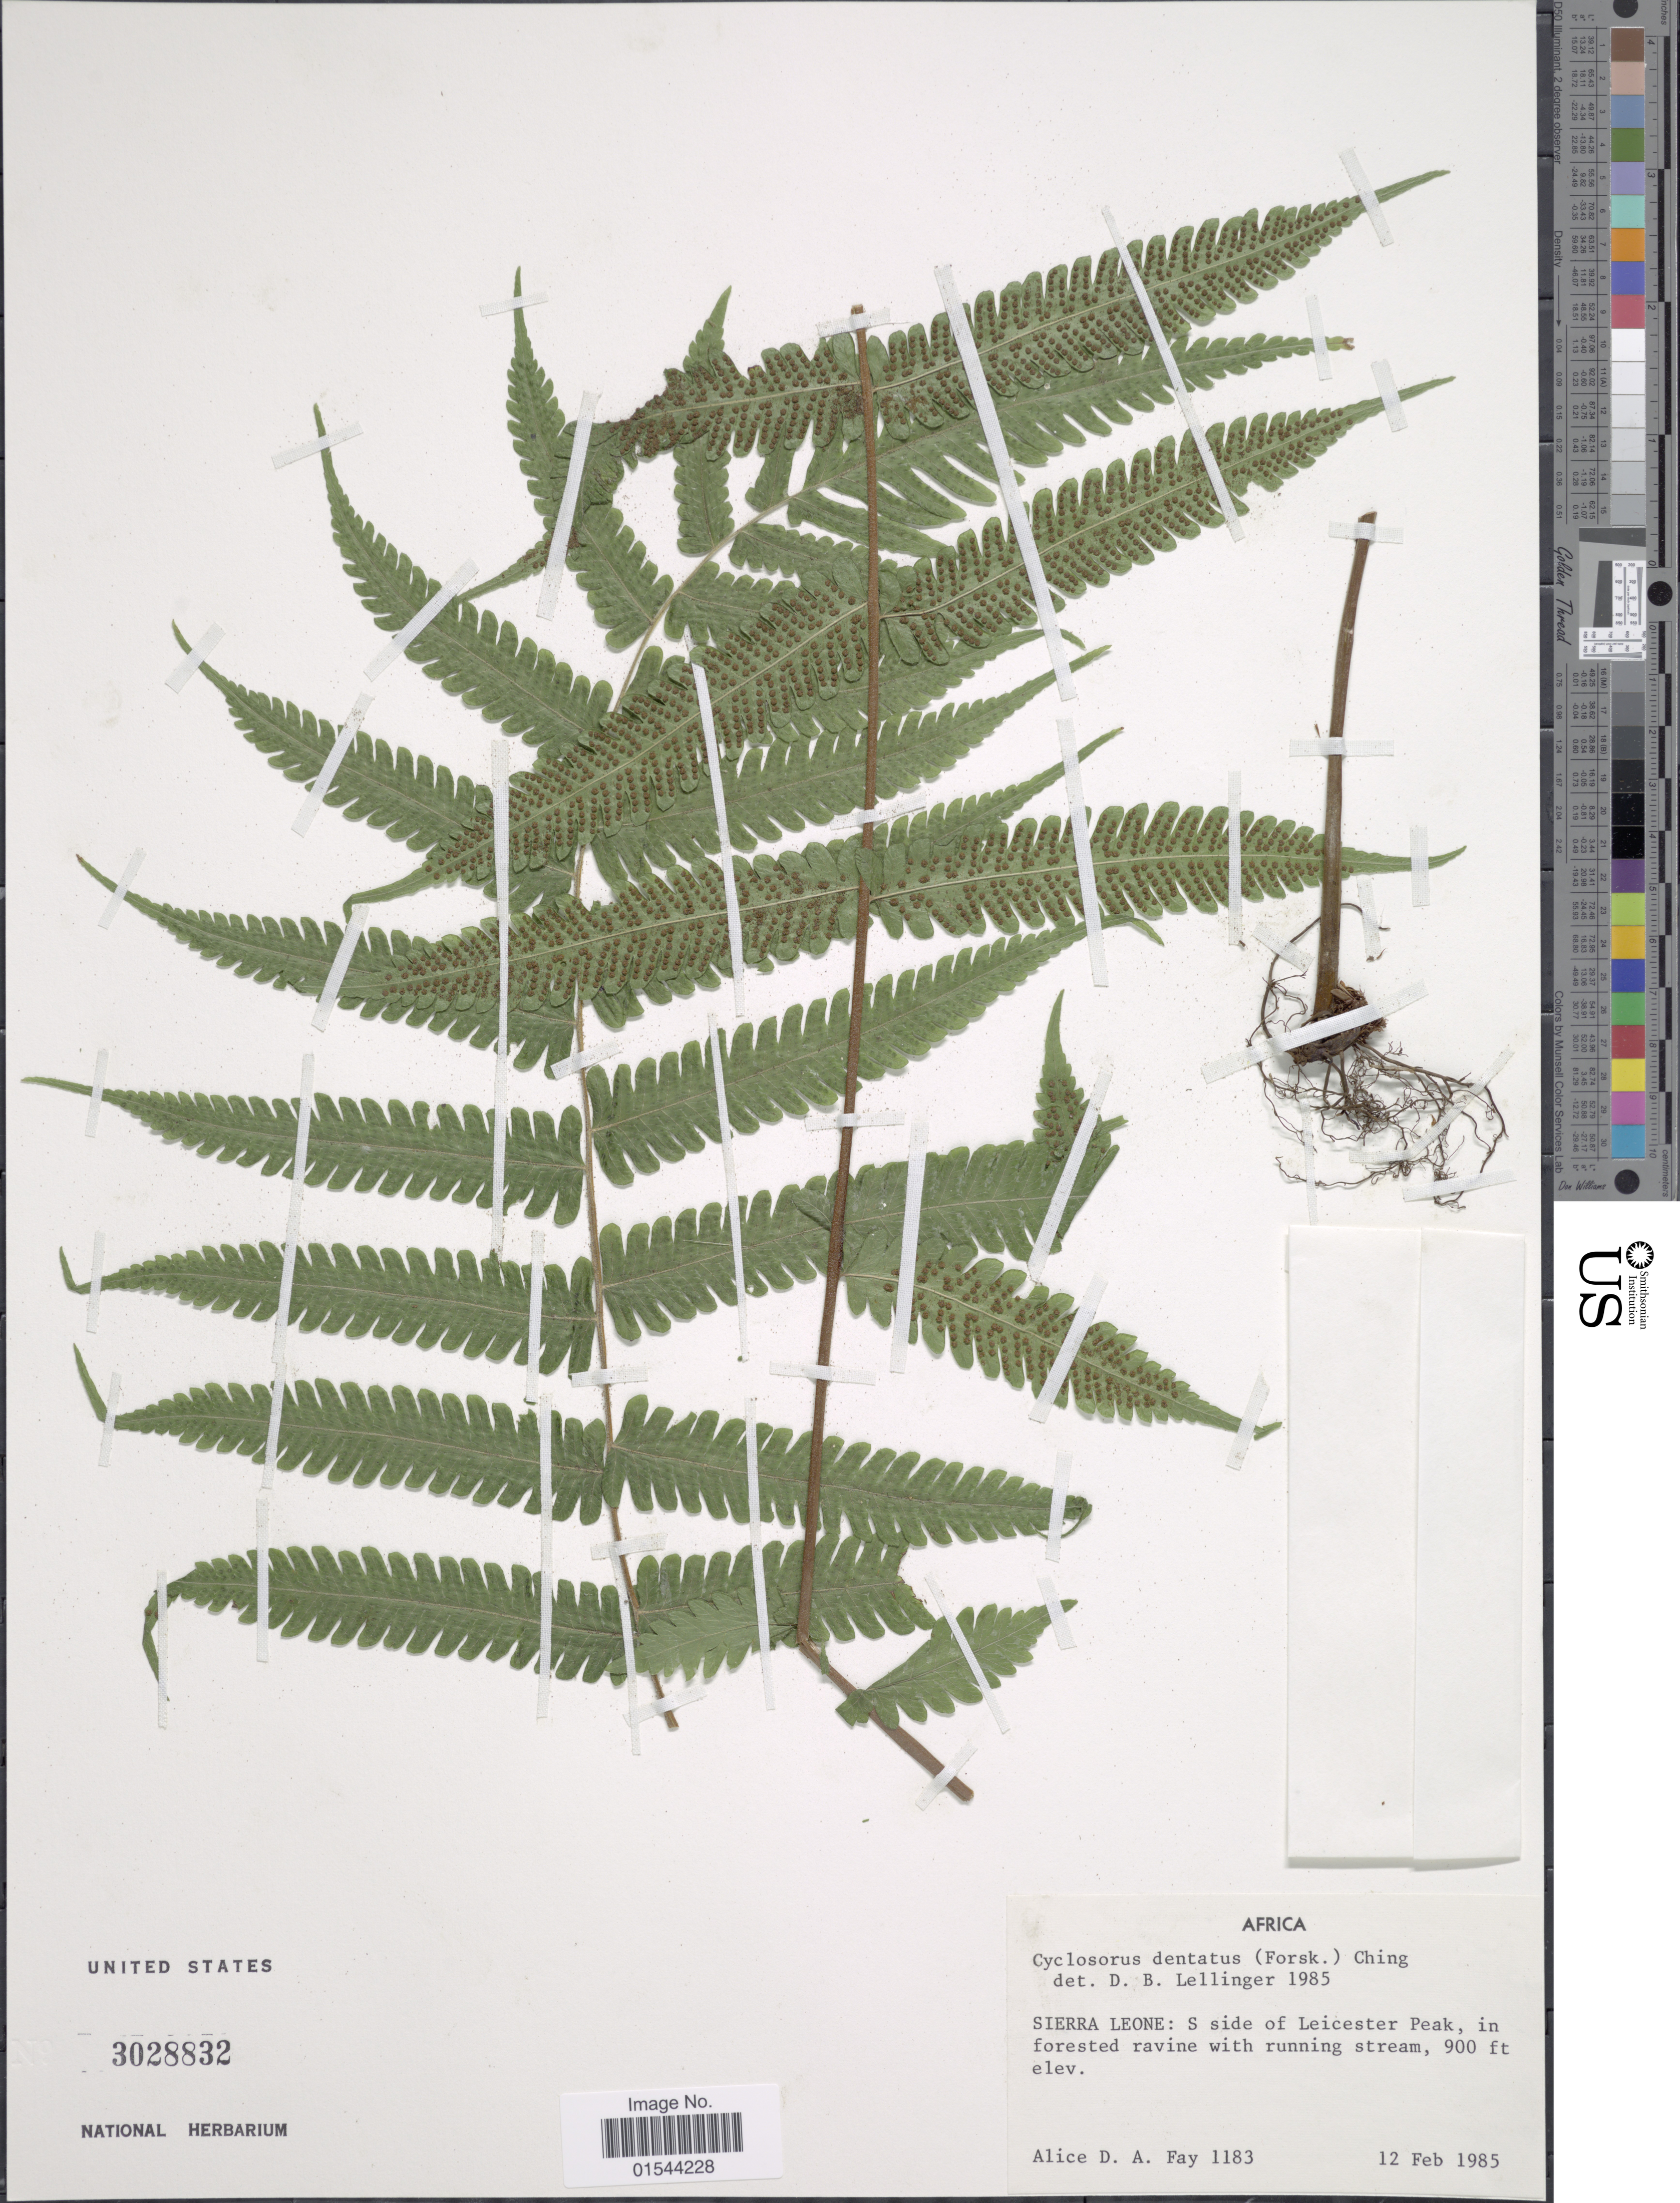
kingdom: Plantae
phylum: Tracheophyta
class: Polypodiopsida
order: Polypodiales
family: Thelypteridaceae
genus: Christella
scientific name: Christella dentata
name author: (Forssk.) Brownsey & Jermy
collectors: A. Fay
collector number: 1183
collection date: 1985-02-12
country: Sierra Leone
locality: S side of Leicester Peak, in forested ravine with running stream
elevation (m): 274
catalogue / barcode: US 3028832